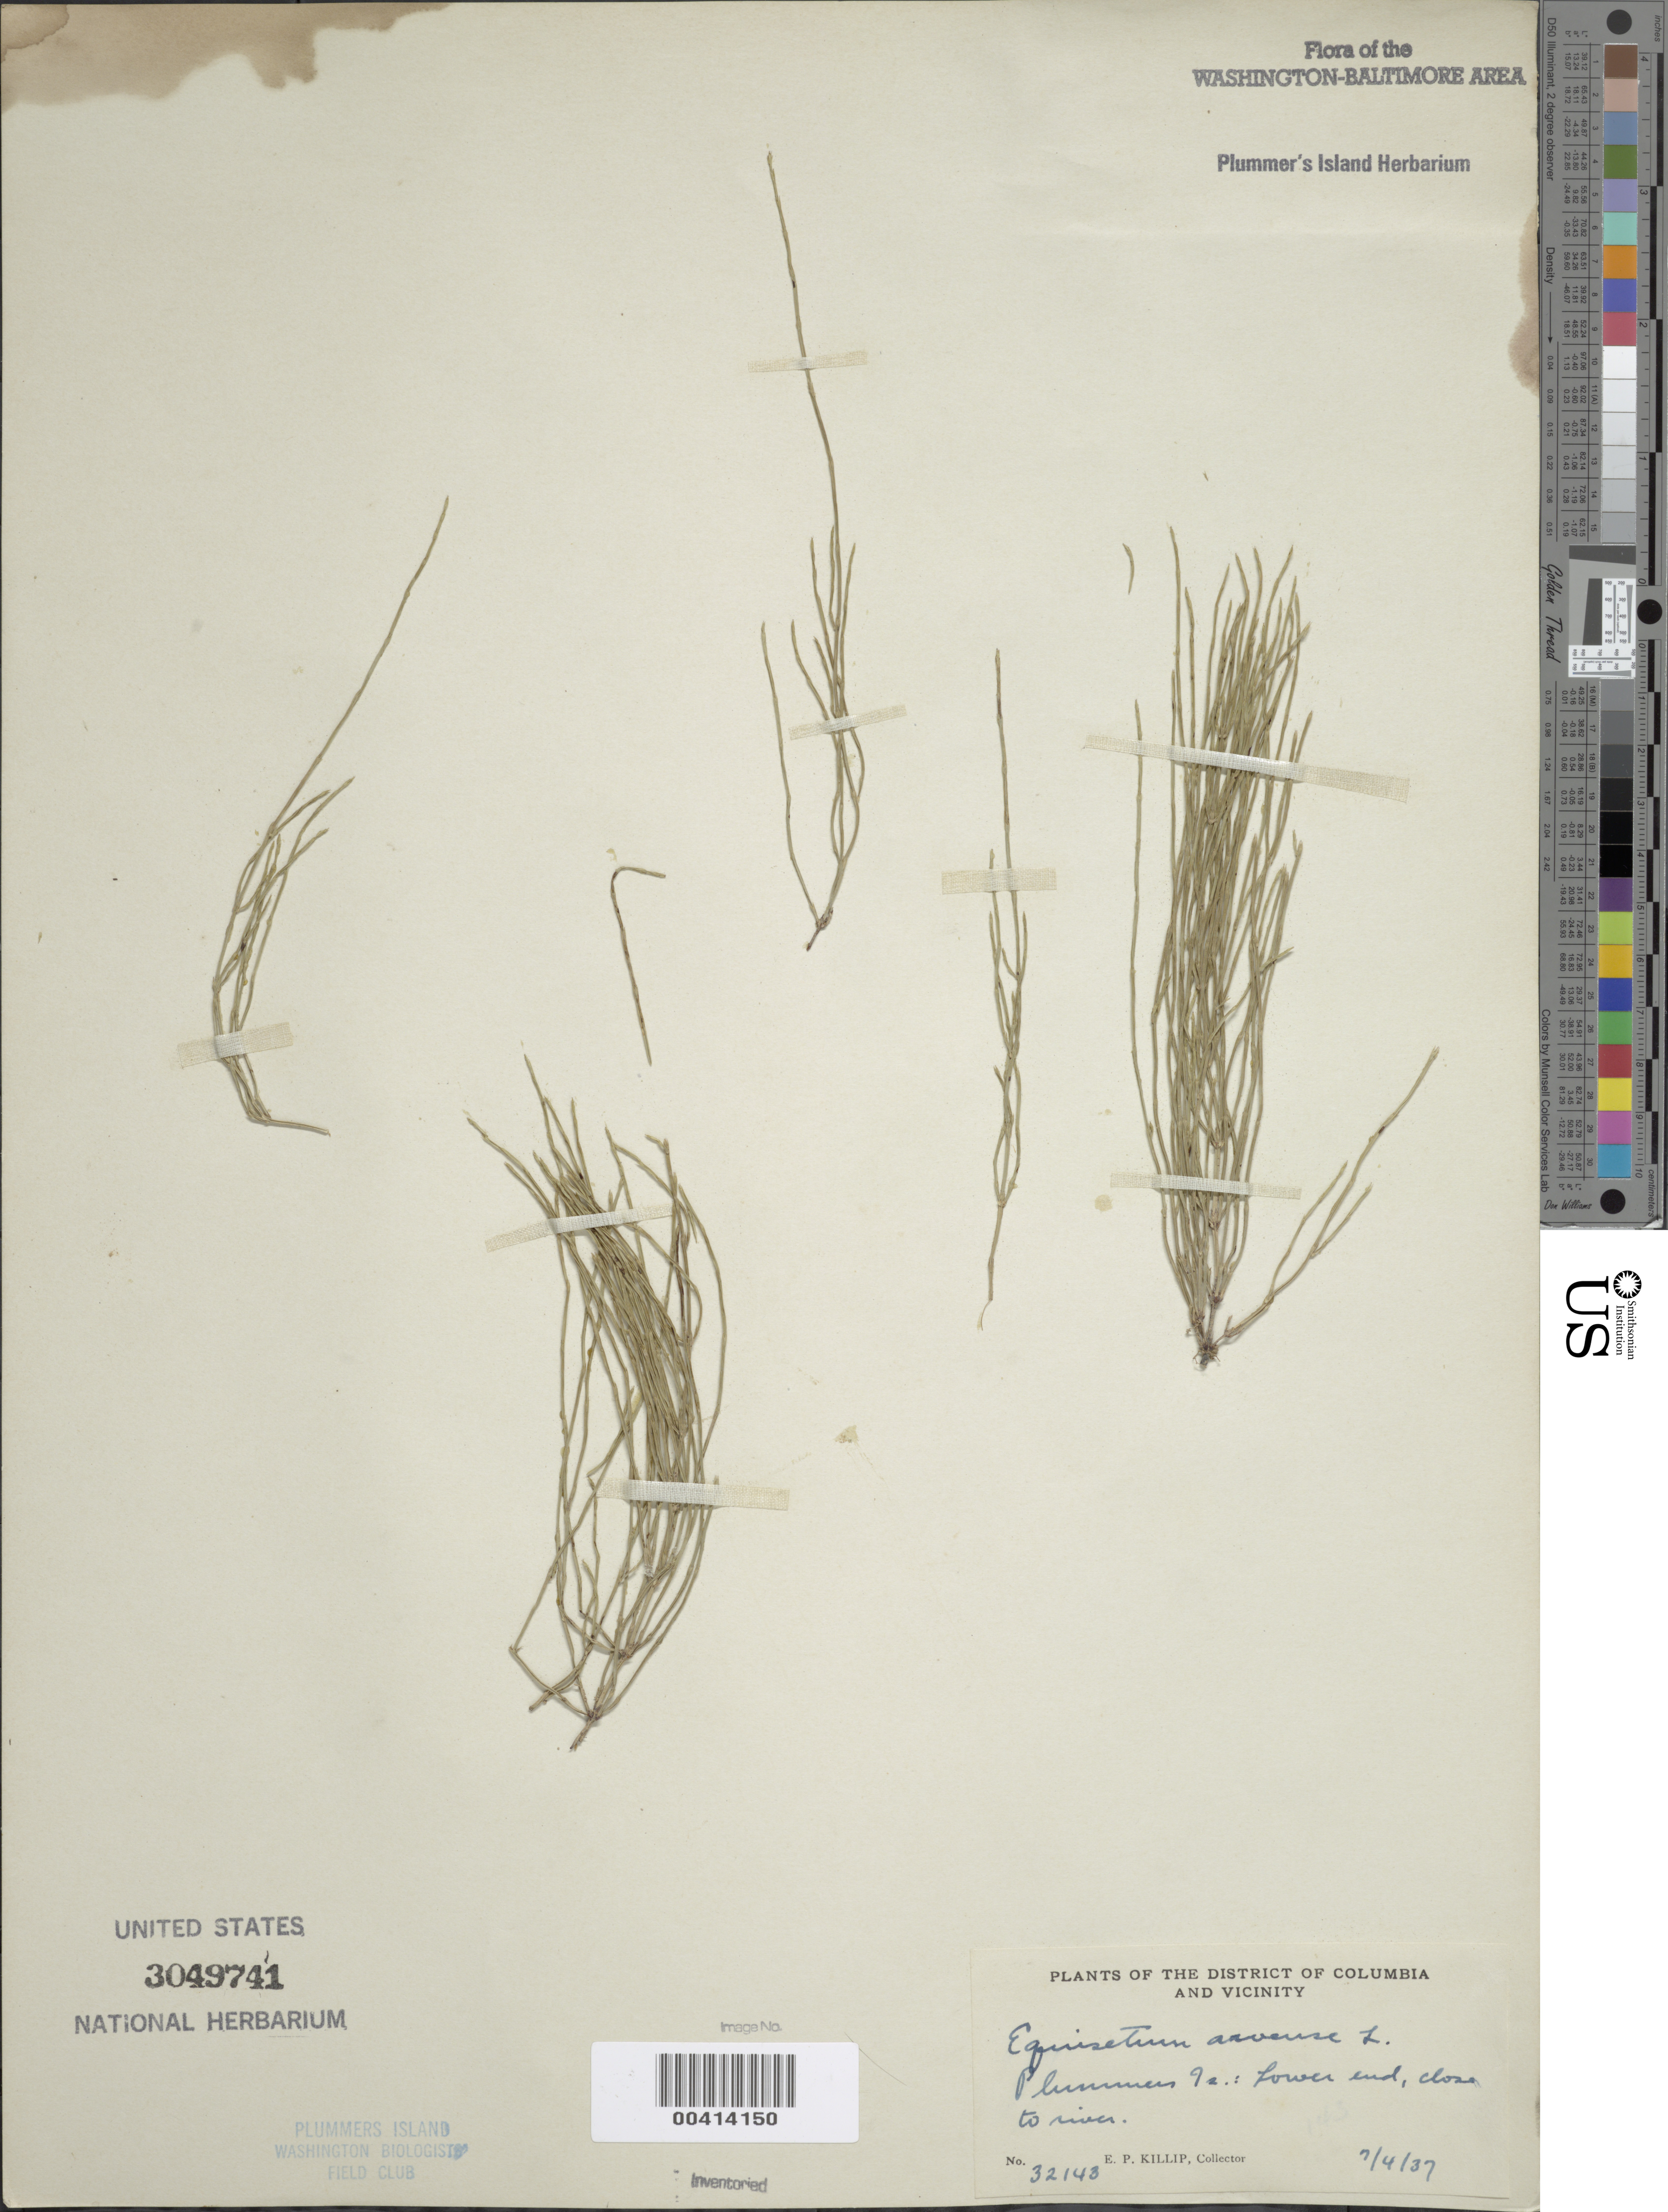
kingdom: Plantae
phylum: Tracheophyta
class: Polypodiopsida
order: Equisetales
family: Equisetaceae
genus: Equisetum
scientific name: Equisetum arvense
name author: L.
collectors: E. P. Killip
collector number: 32143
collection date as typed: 04 Jul 1937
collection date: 1937-07-04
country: United States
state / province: Maryland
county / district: Montgomery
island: Plummers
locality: Plummer's Island; lower end, close to river C. & O. Canal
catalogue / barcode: US 3049741